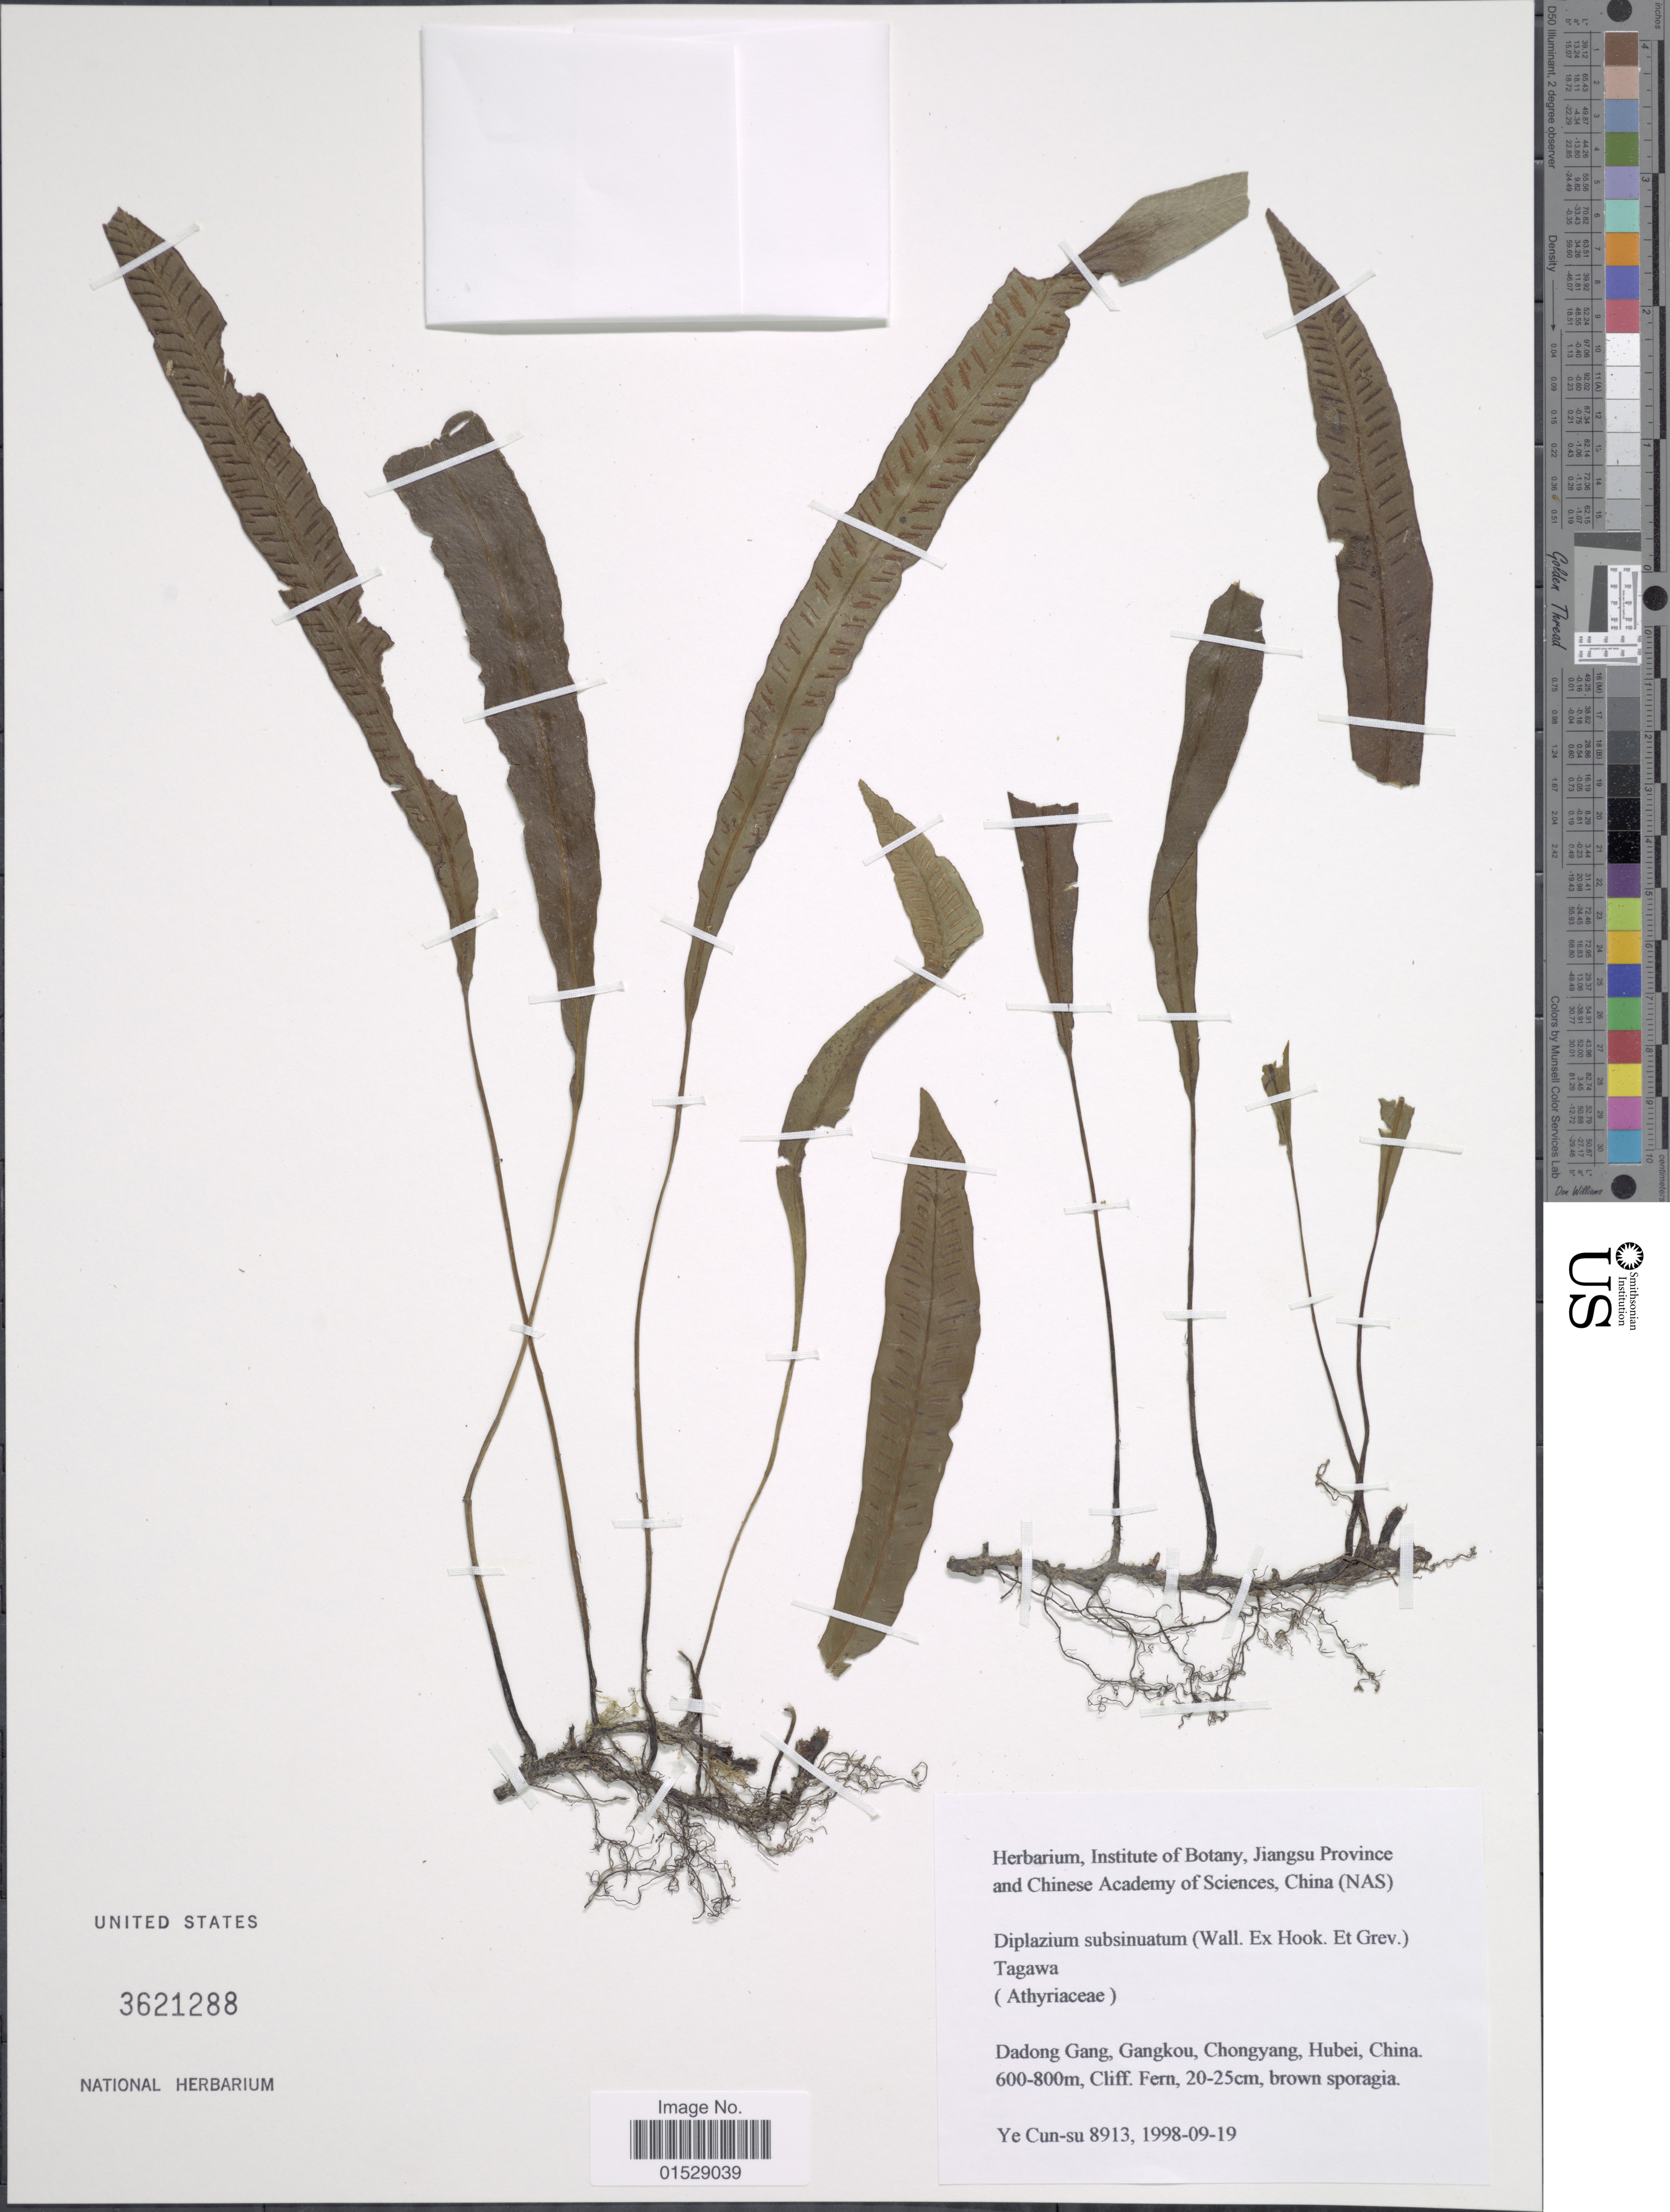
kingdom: Plantae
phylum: Tracheophyta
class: Polypodiopsida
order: Polypodiales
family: Athyriaceae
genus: Deparia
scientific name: Deparia lancea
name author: (Thunb.) Fraser-Jenk.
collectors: Ye Cun-su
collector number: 8913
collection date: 1998-09-19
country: China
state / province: Hubei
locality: Dadong Gang, Gangkou, Chongyang, Hubei, China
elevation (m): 600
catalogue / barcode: US 3621288